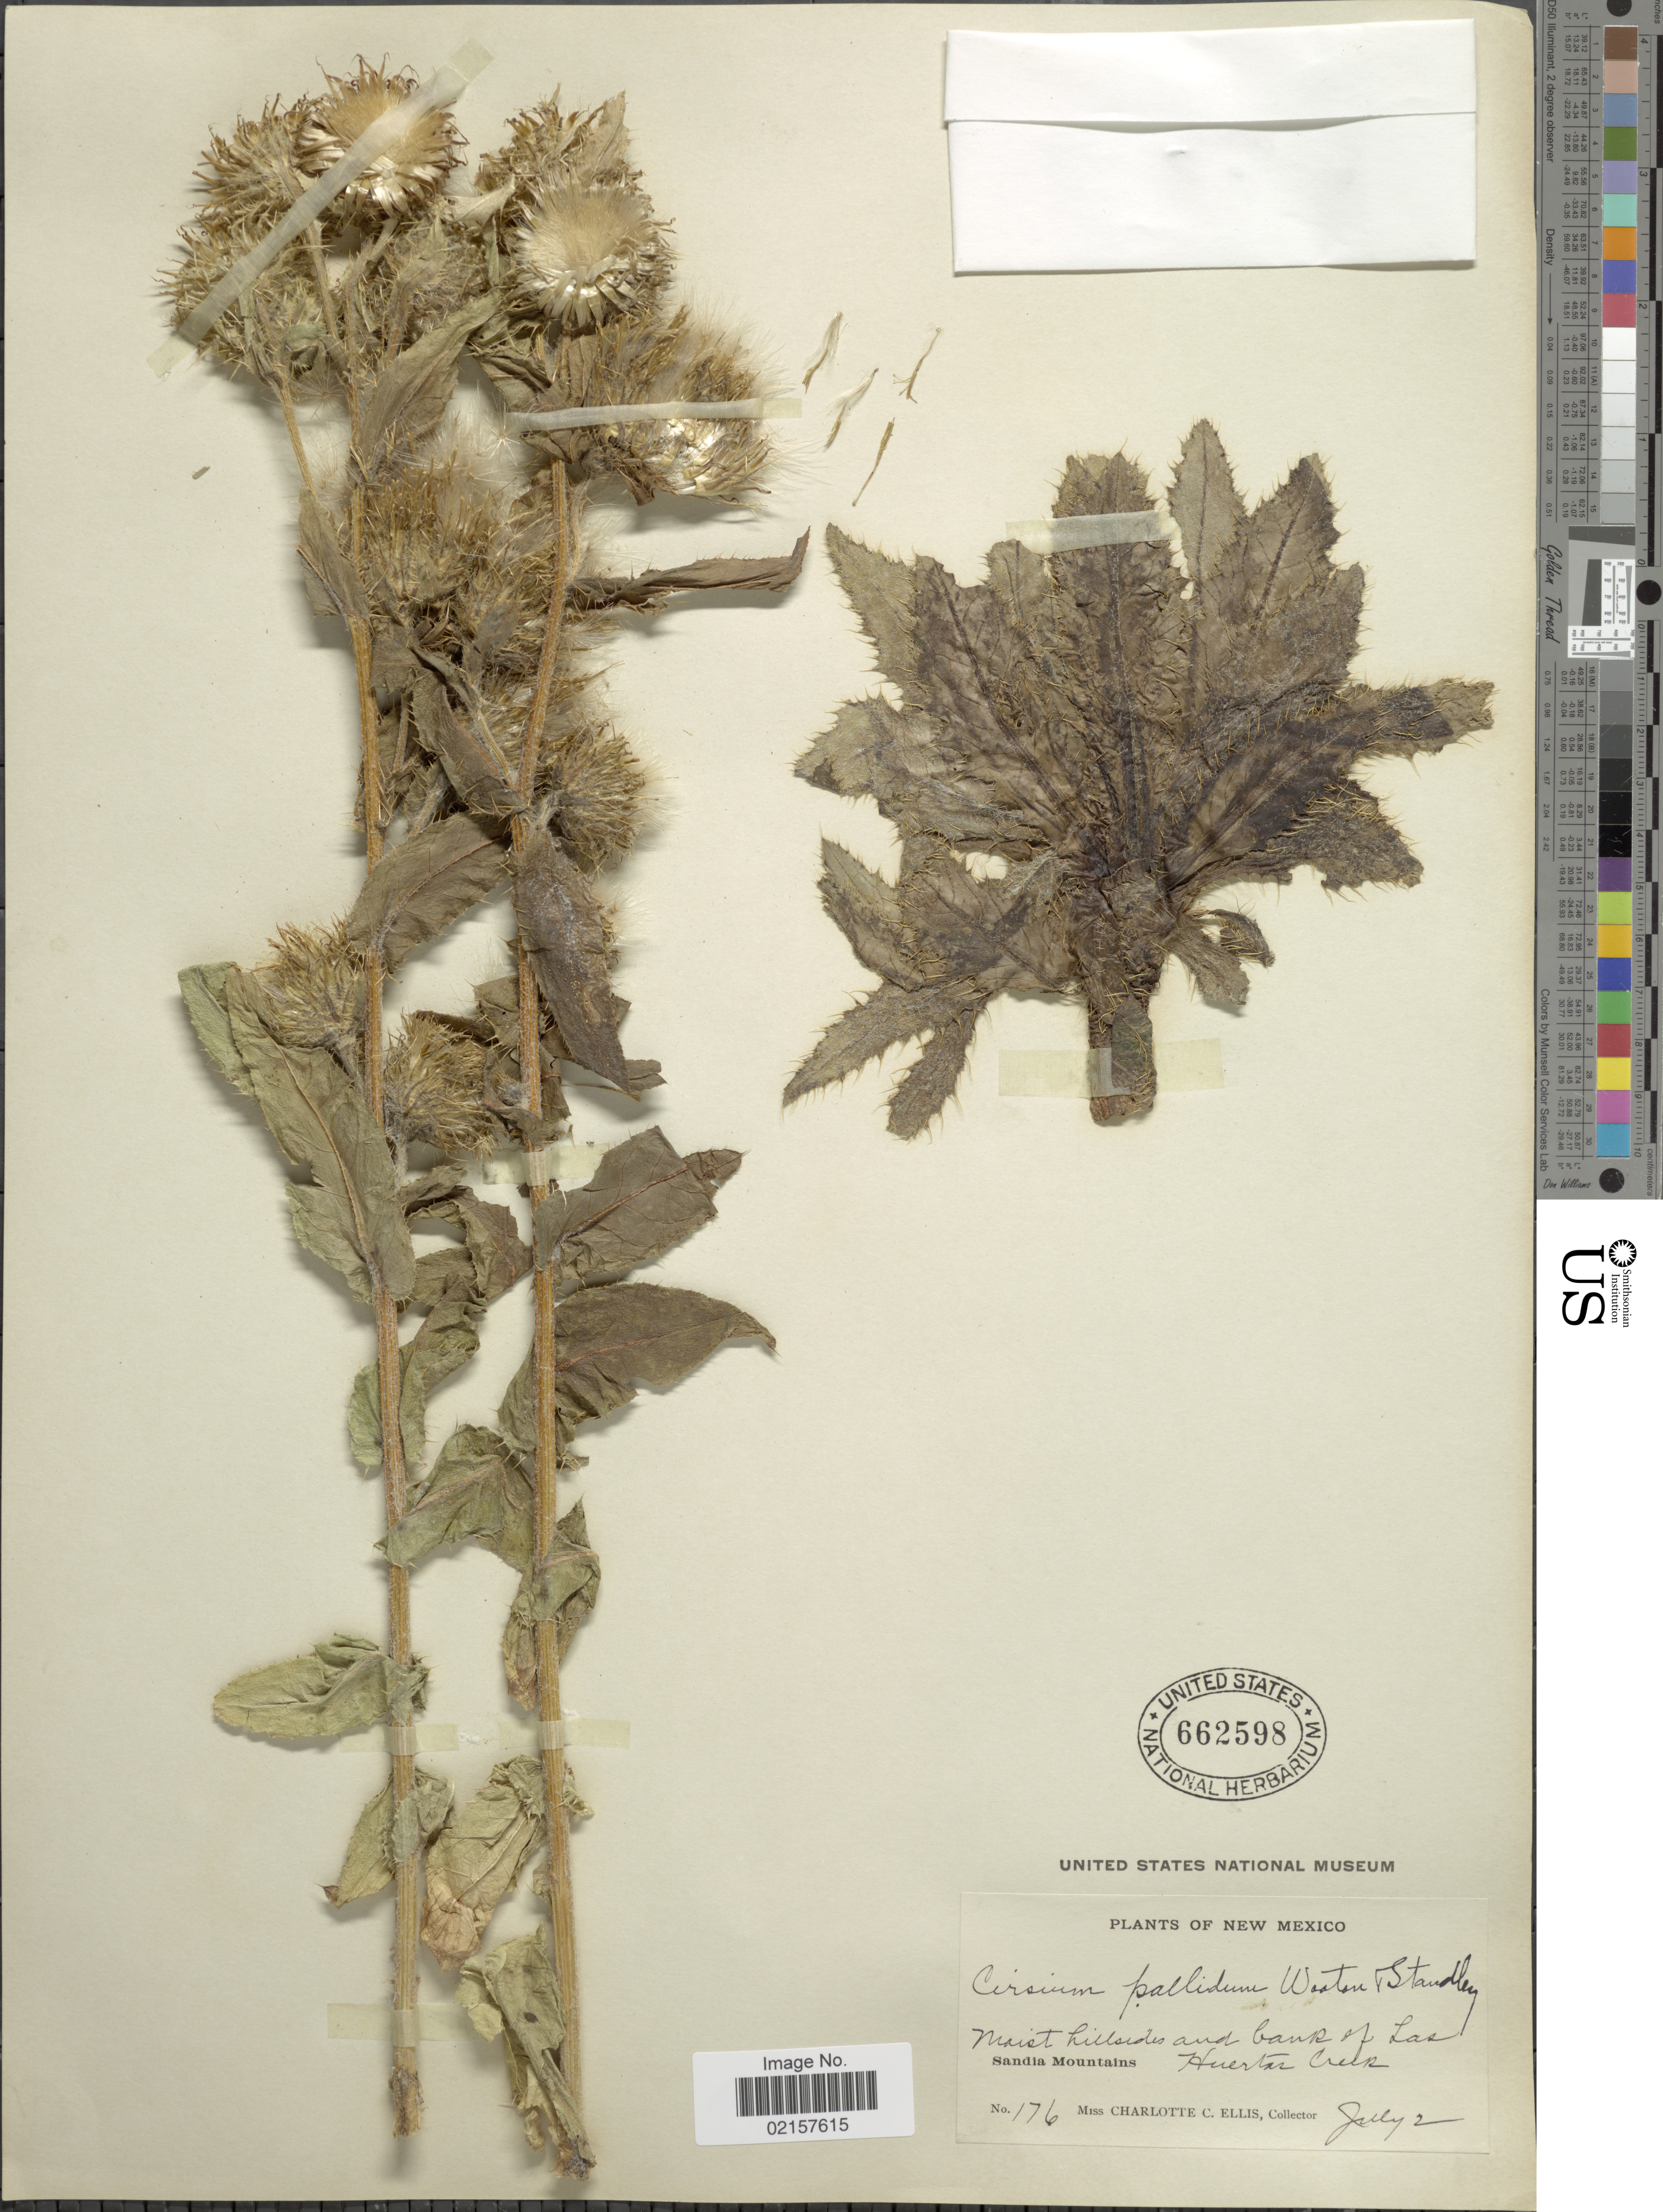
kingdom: Plantae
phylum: Tracheophyta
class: Magnoliopsida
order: Asterales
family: Asteraceae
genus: Cirsium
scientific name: Cirsium parryi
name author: (A. Gray) Petr.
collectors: C. C. Ellis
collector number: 176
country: United States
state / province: New Mexico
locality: Moist hillsides and bank of Lkas Huertas Creek, Sandia Mountains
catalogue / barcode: US 662598